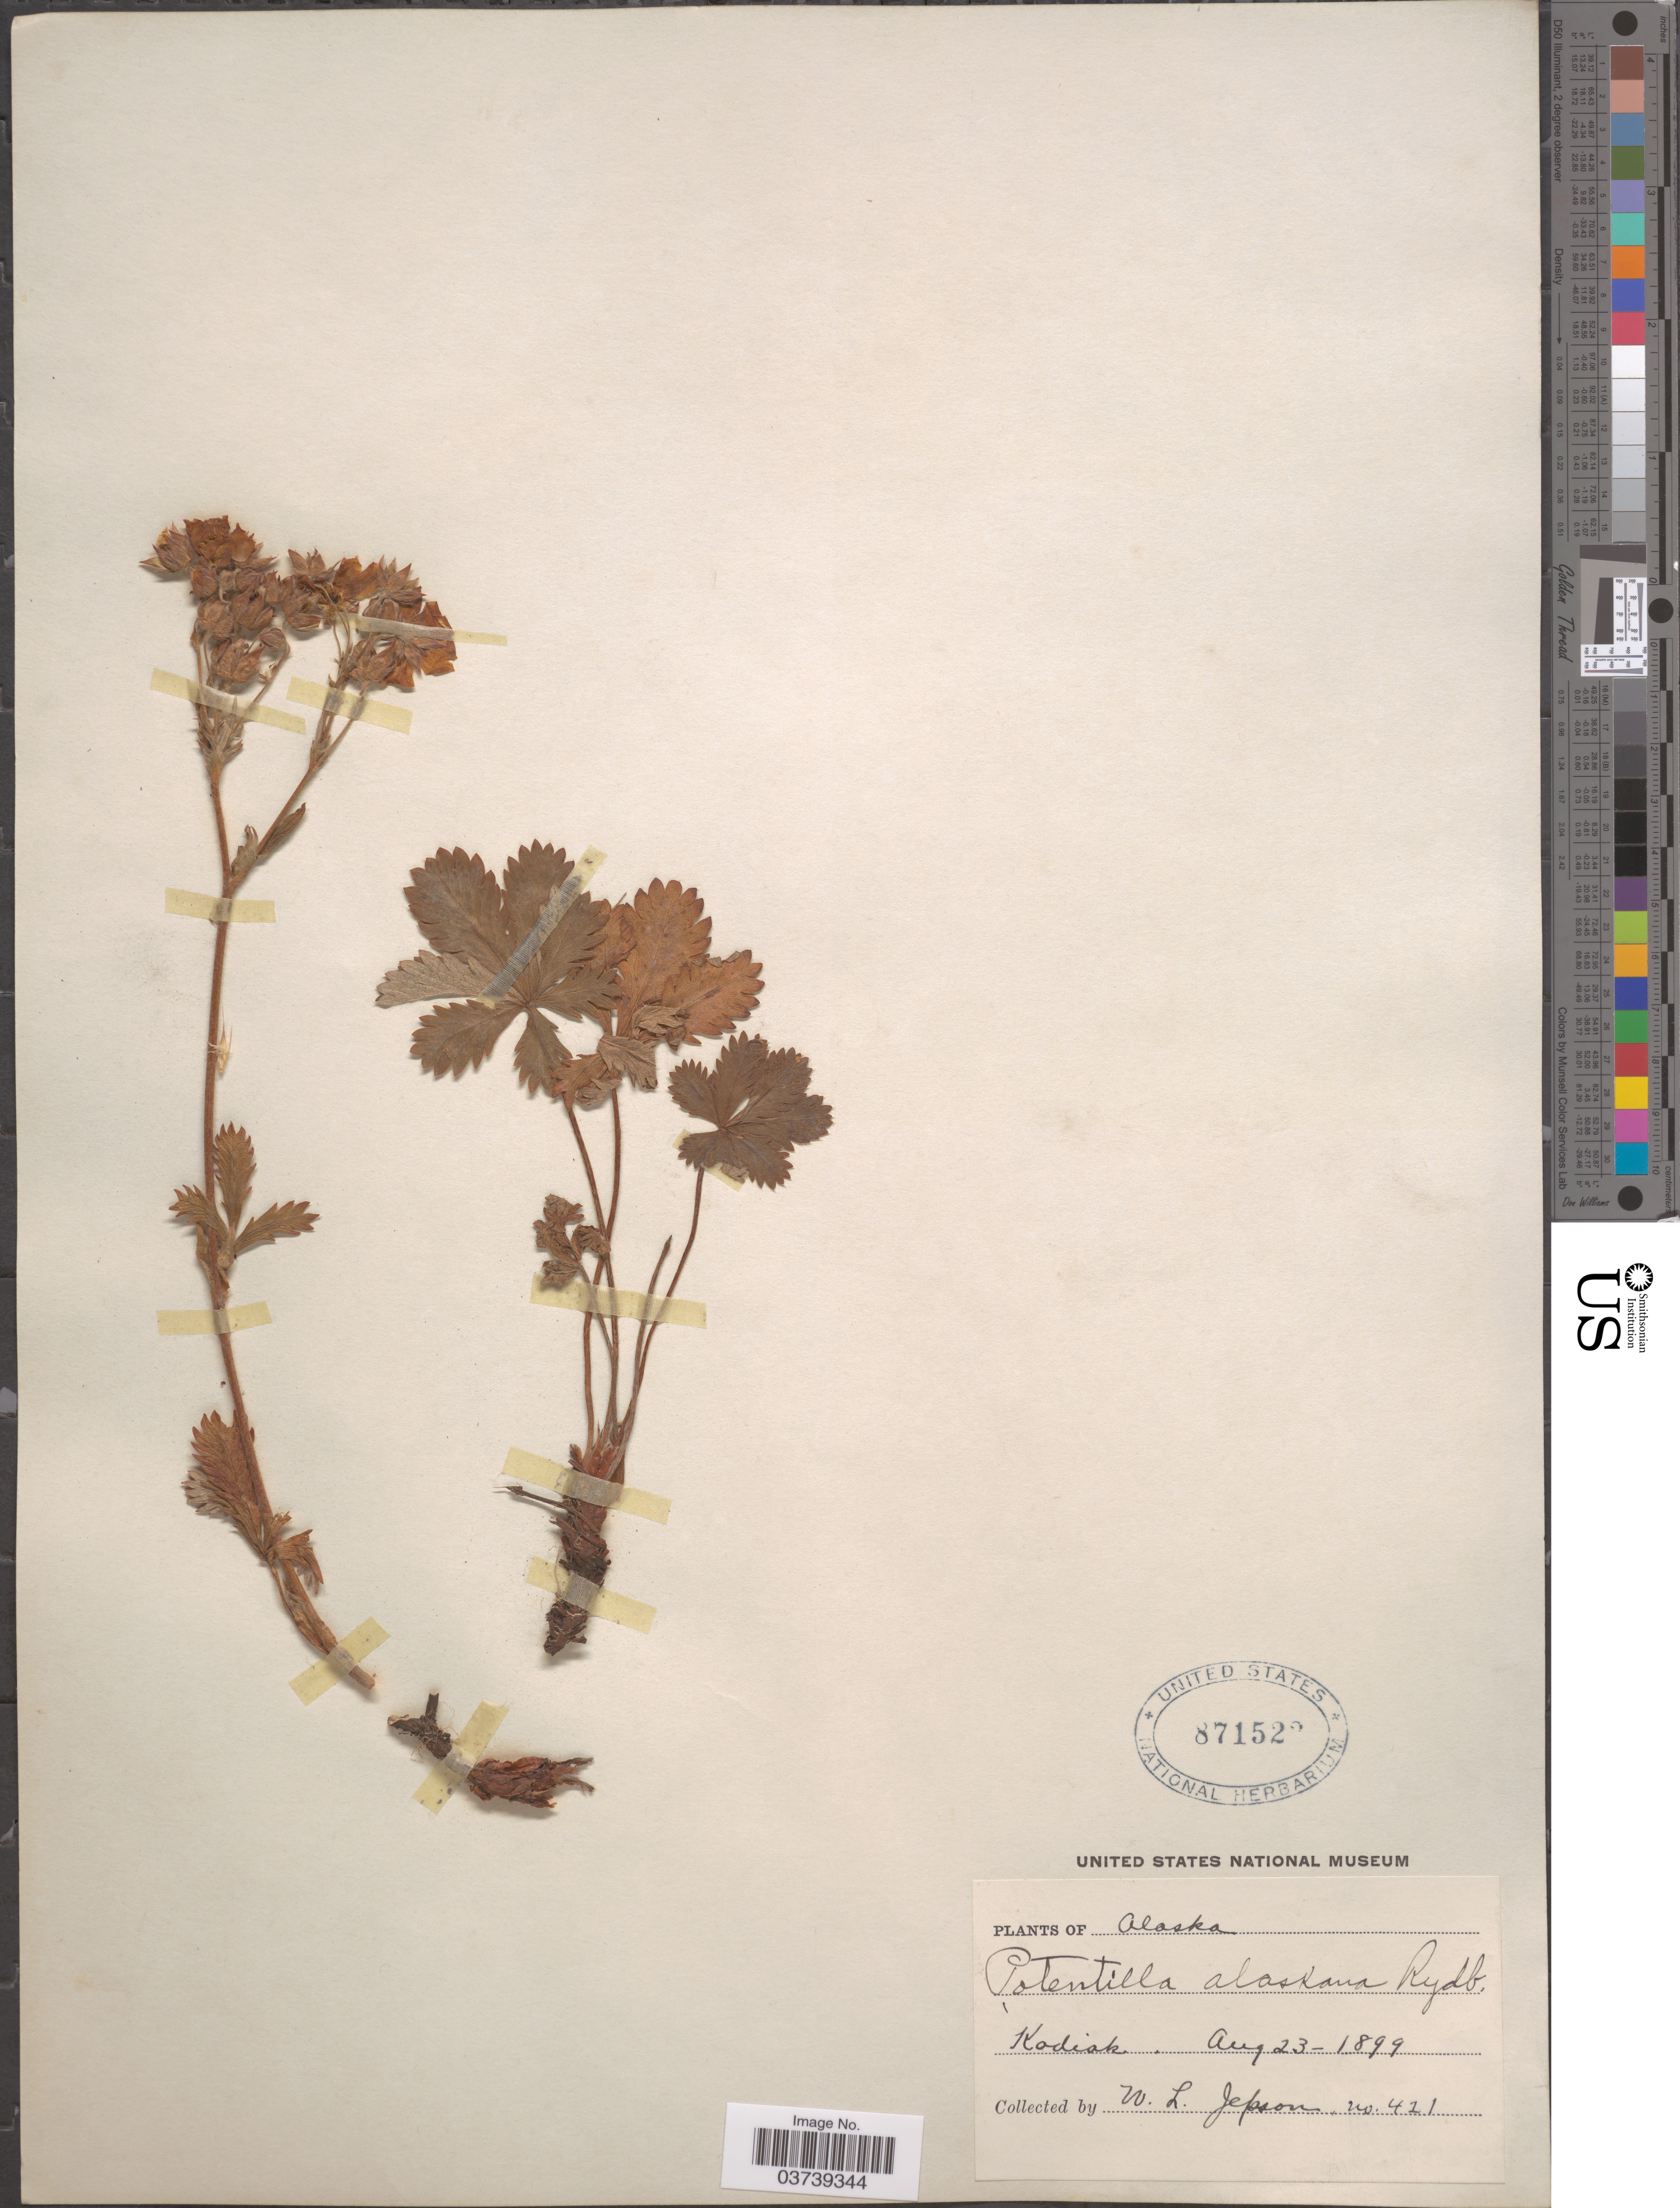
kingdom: Plantae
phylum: Tracheophyta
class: Magnoliopsida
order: Rosales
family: Rosaceae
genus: Potentilla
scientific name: Potentilla alaskana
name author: Rydb.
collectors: W. L. Jepson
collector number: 421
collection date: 1899-08-23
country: United States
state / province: Alaska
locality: Kodiak.